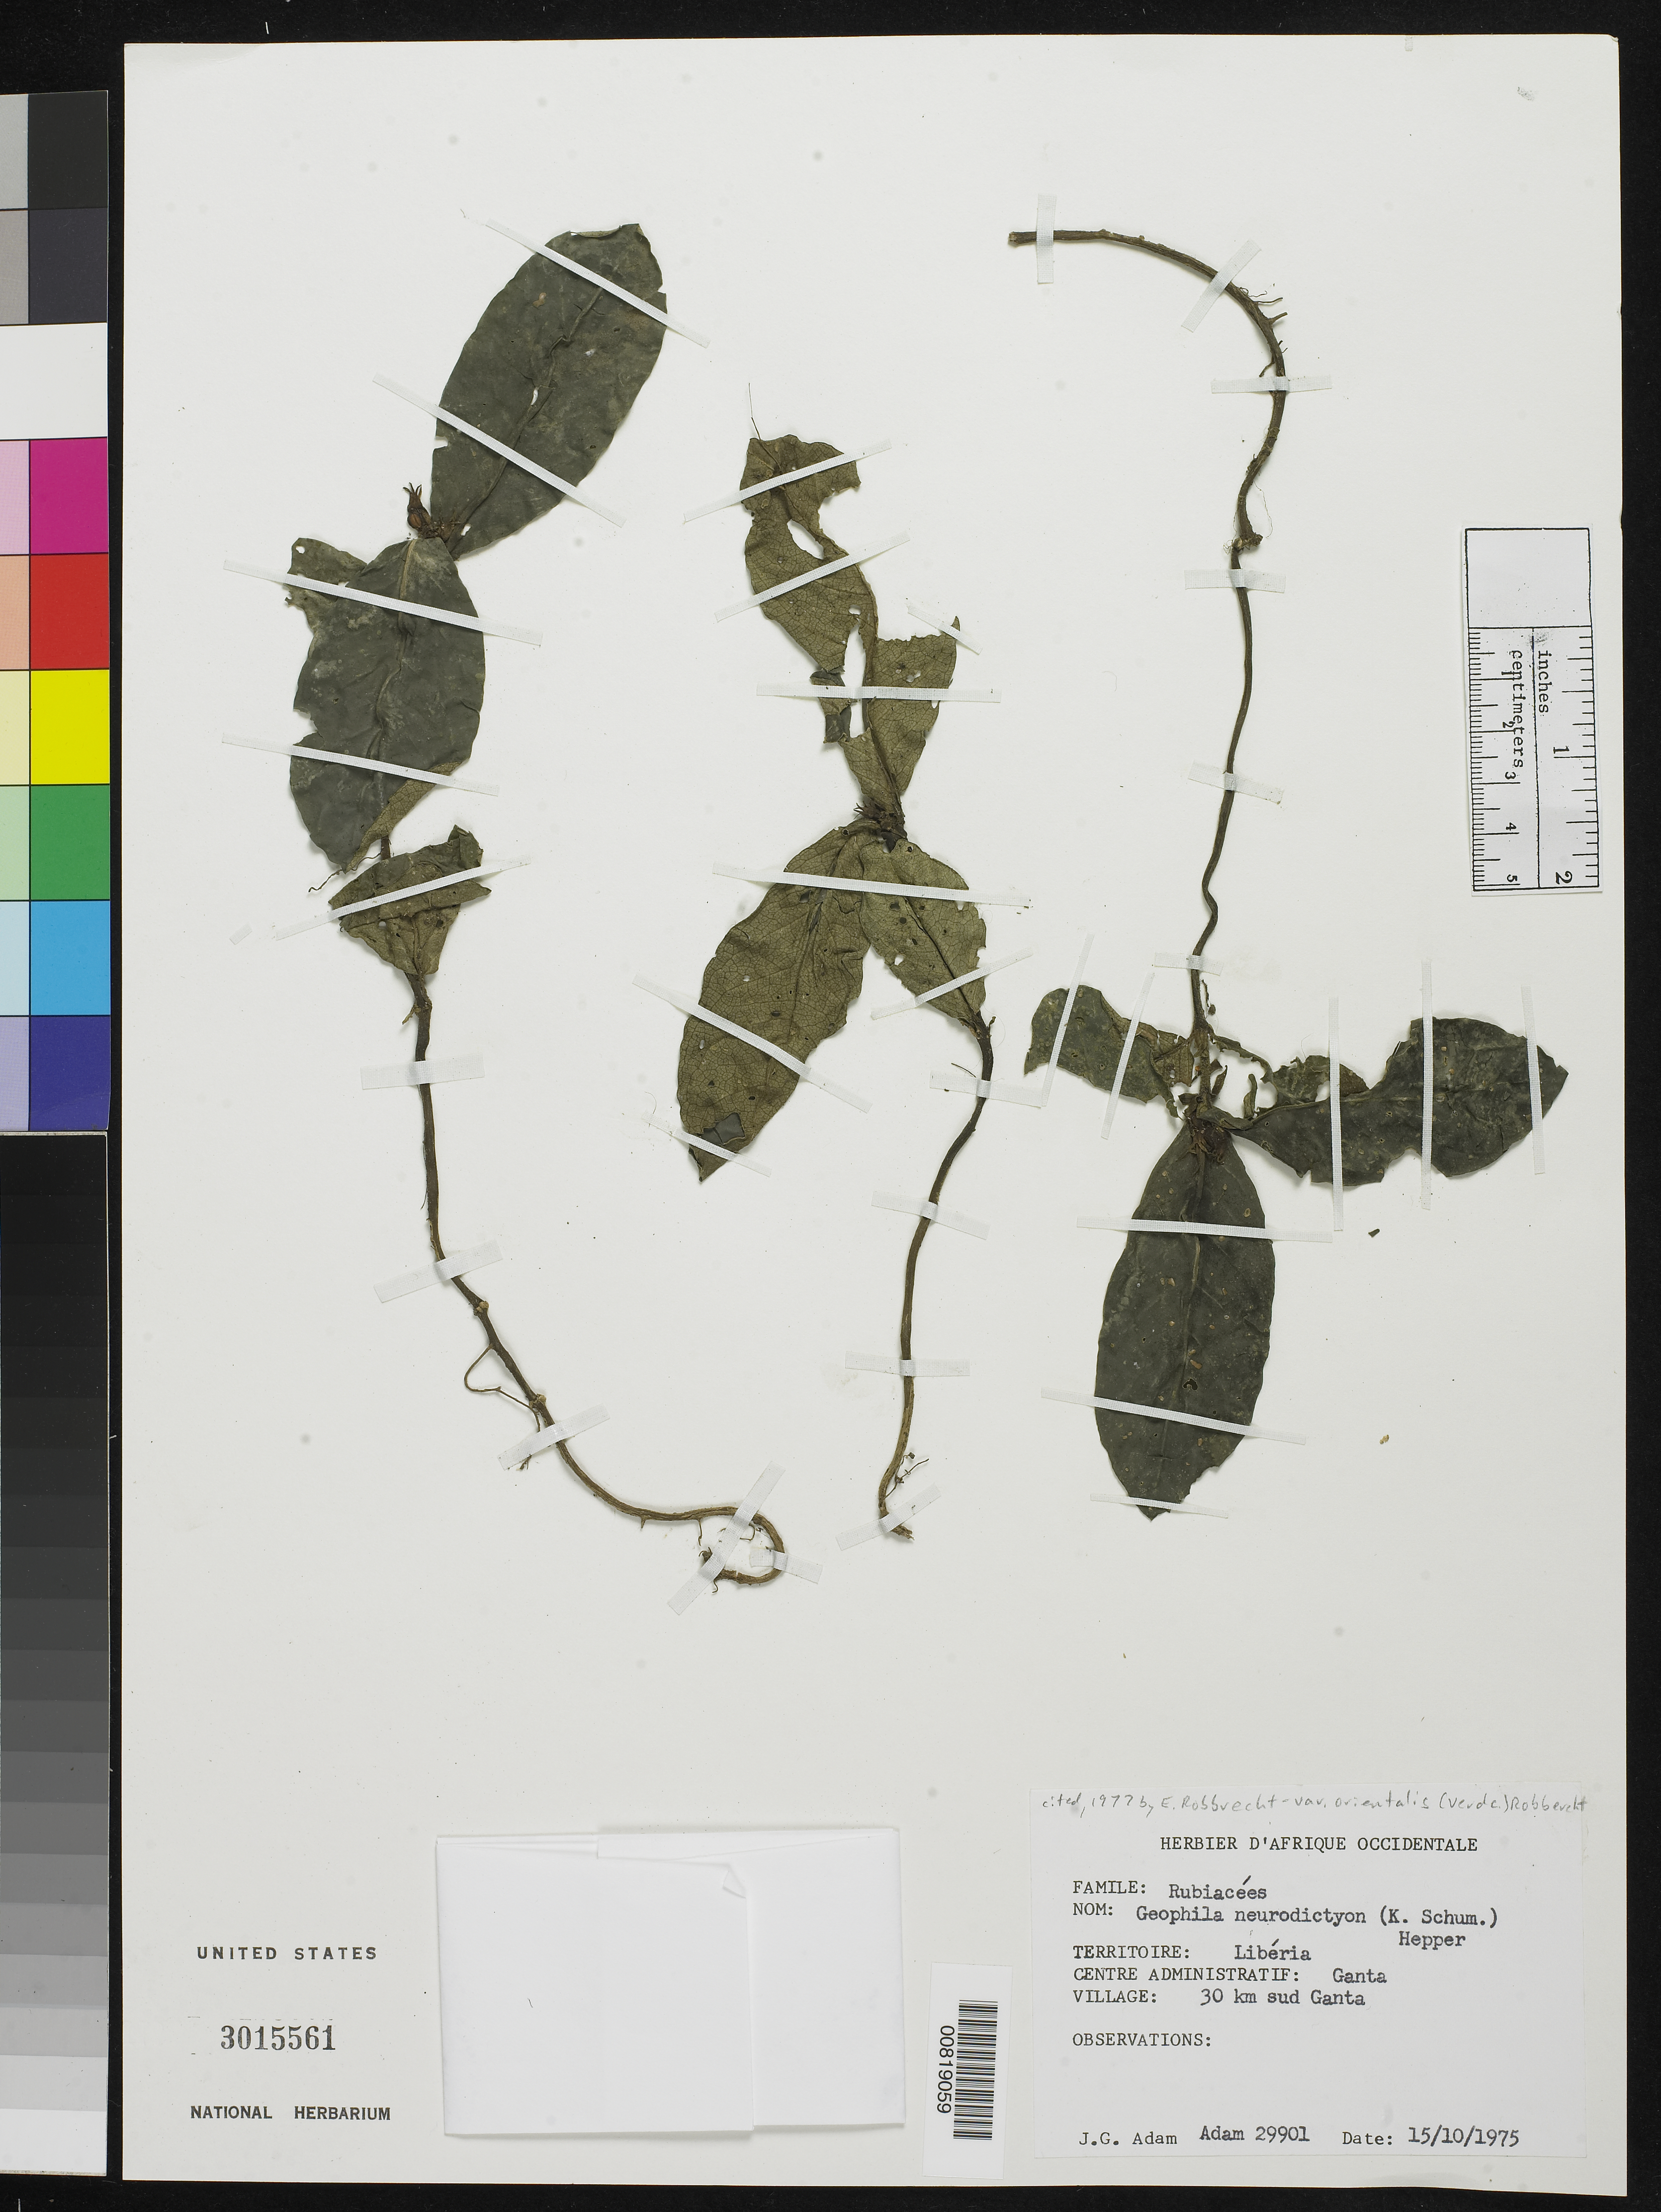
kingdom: Plantae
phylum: Tracheophyta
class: Magnoliopsida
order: Gentianales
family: Rubiaceae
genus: Geophila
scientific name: Geophila neurodictyon subsp. orientalis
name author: Verdc.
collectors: J. Adam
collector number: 29901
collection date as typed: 15 Oct 1975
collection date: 1975-10-15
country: Liberia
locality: Ganta, 30km S Ganta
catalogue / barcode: US 3015561